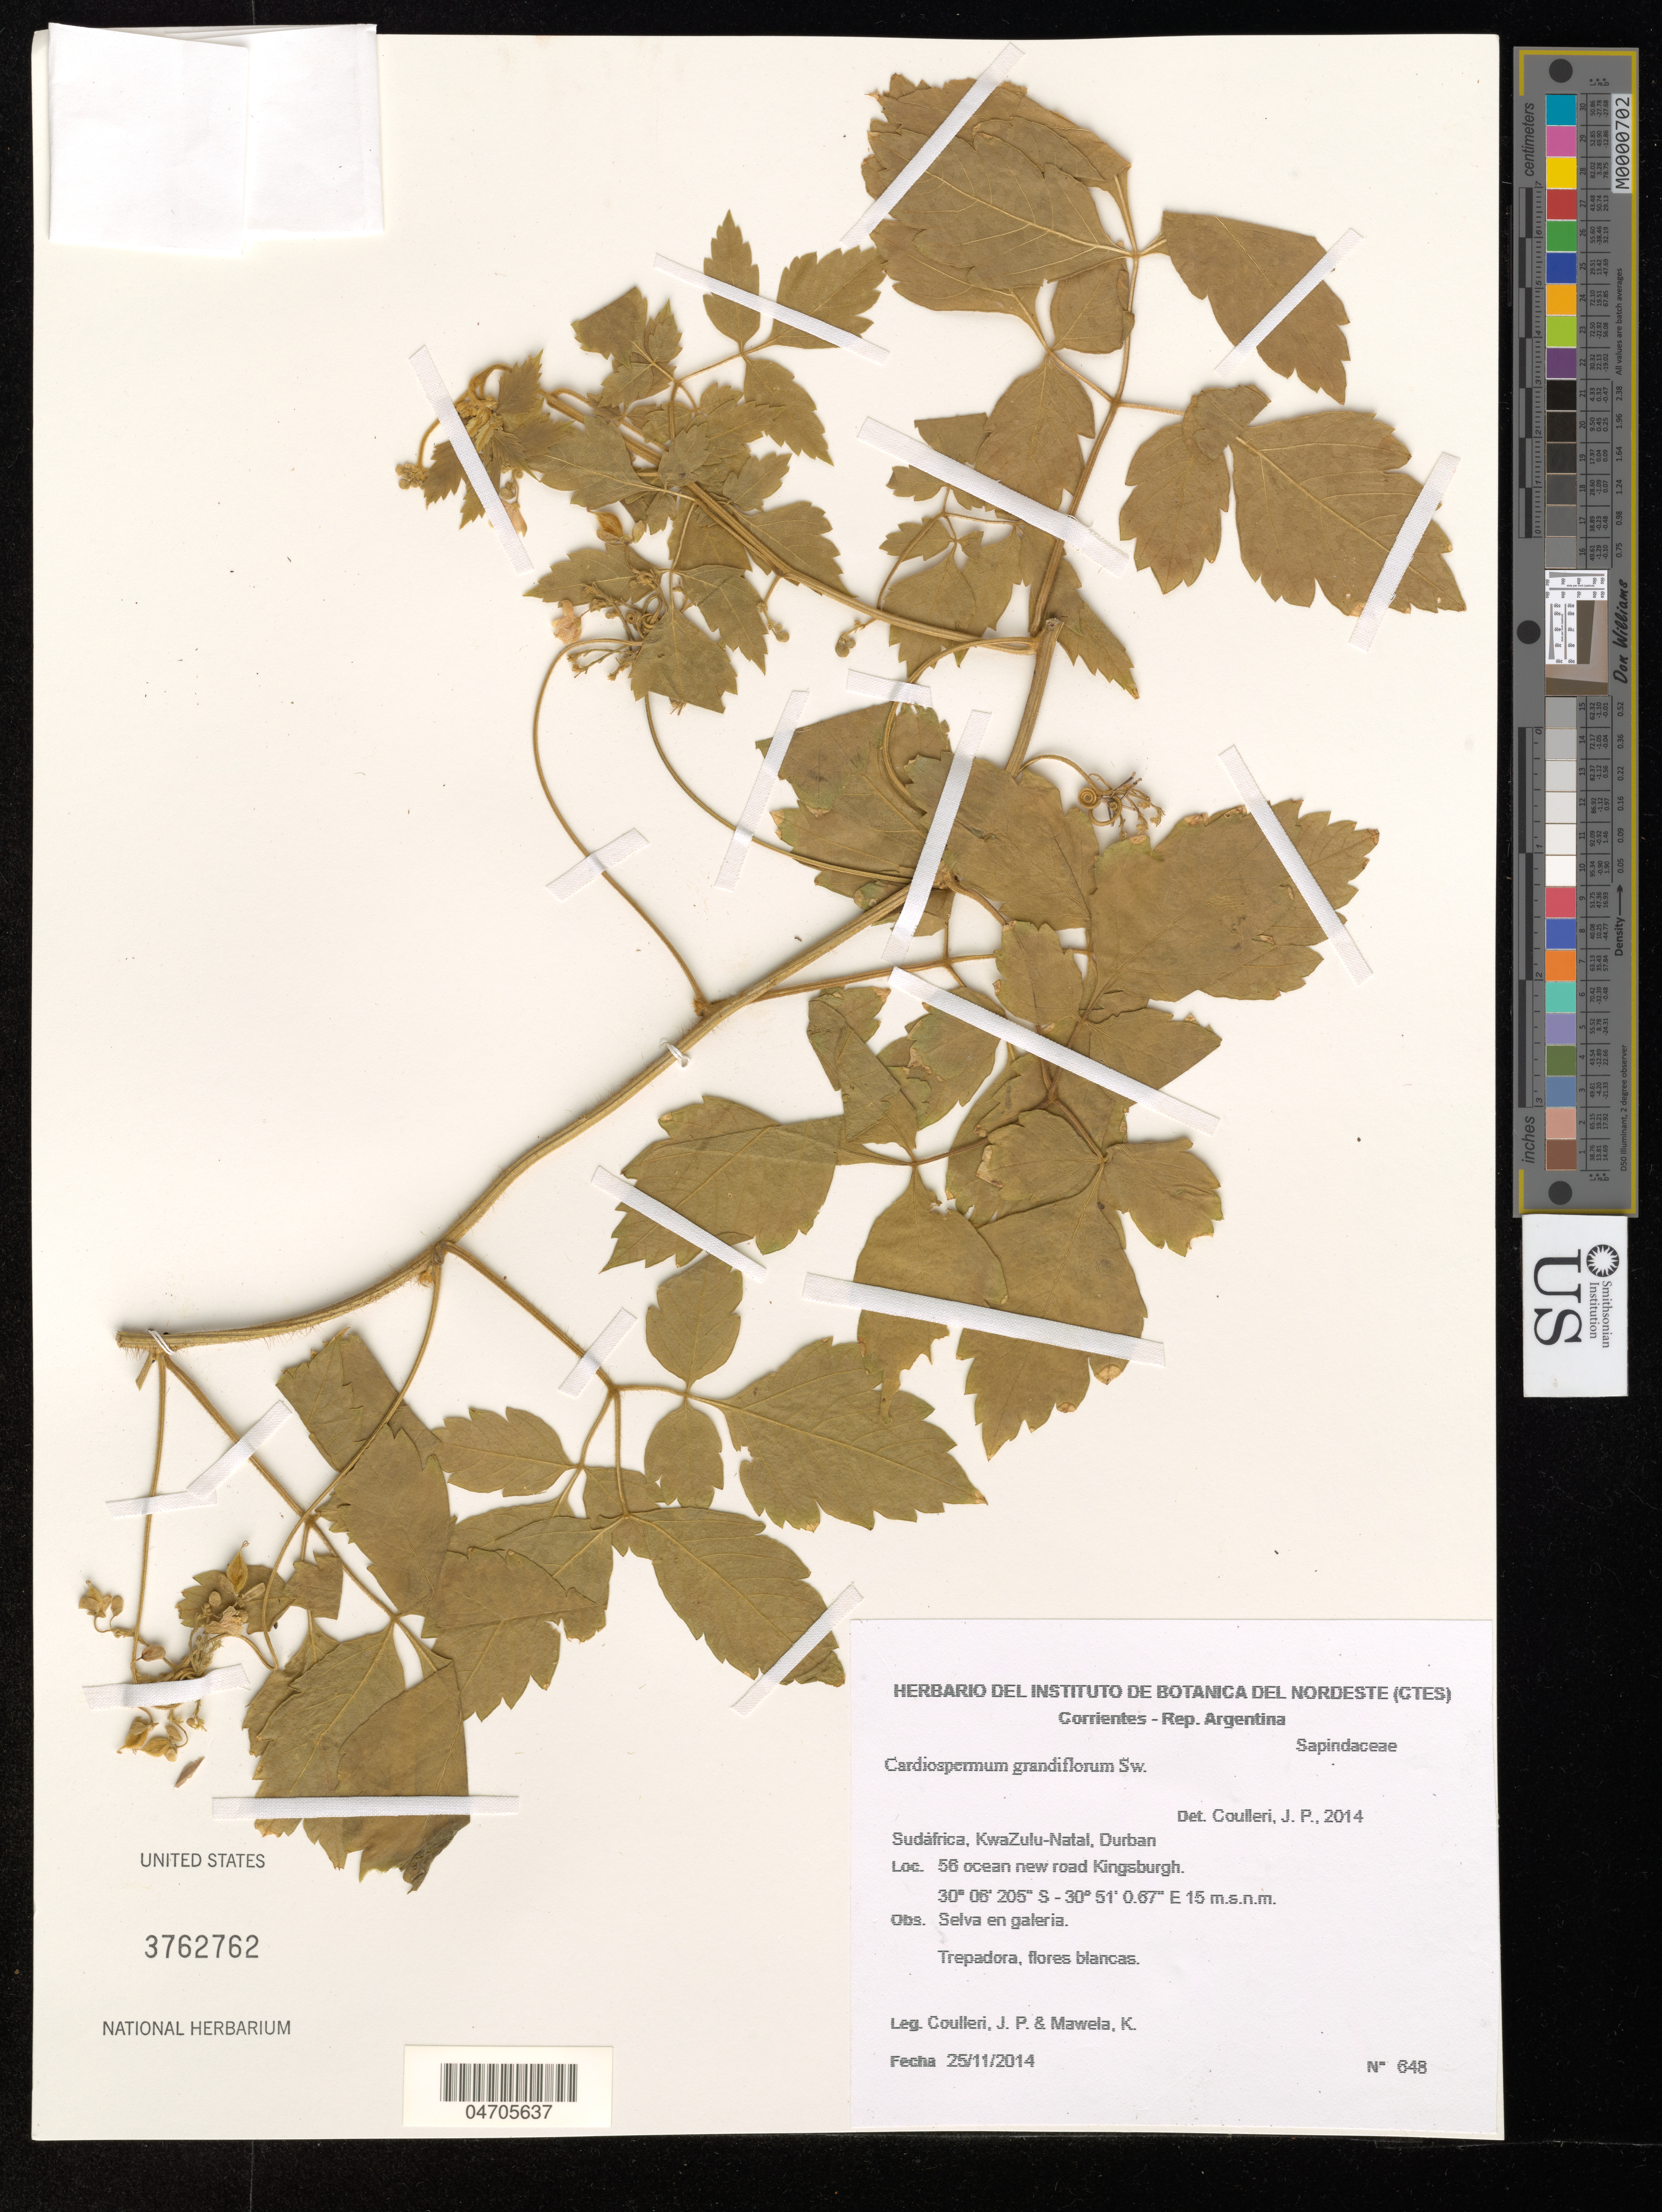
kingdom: Plantae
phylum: Tracheophyta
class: Magnoliopsida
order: Sapindales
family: Sapindaceae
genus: Cardiospermum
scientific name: Cardiospermum grandiflorum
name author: Sw.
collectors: J. Coulleri & C. Montebeller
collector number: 648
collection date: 2014-11-25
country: South Africa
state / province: KwaZulu-Natal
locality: Durban. 56 ocean new road Kingsburgh.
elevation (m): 15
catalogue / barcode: US 3762762